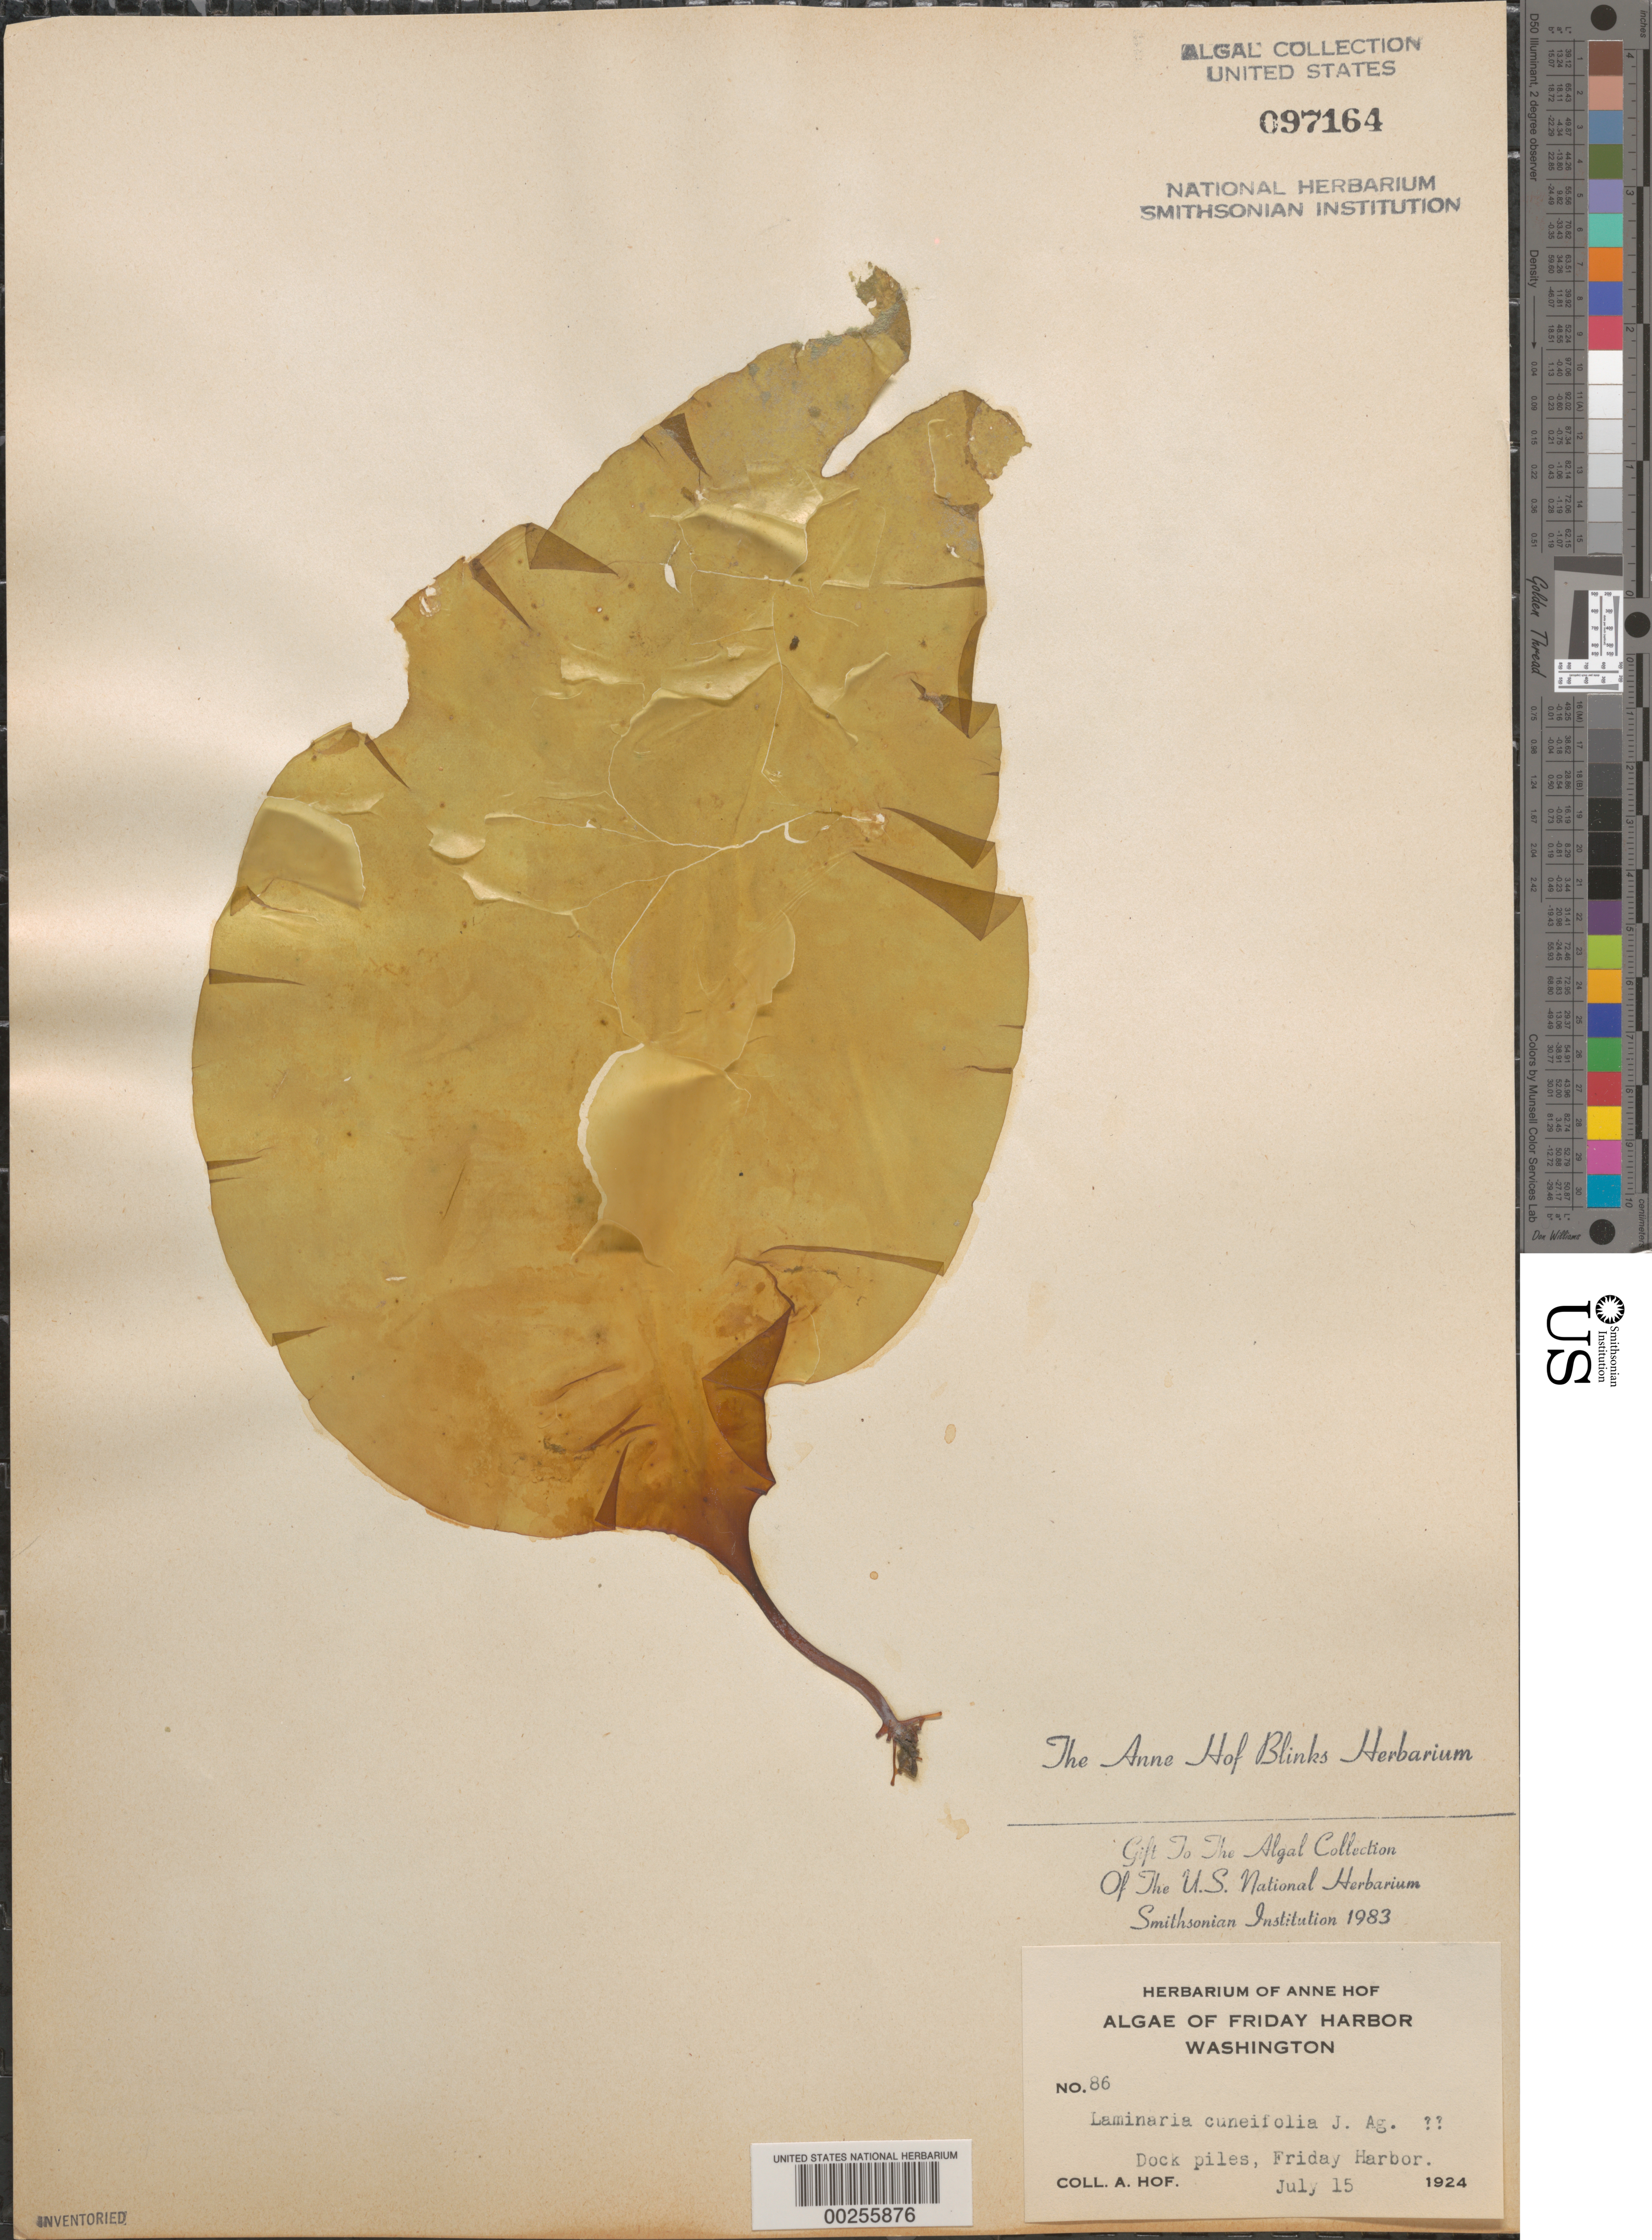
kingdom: Chromista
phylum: Ochrophyta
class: Phaeophyceae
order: Laminariales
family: Laminariaceae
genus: Saccharina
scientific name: Saccharina groenlandica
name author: (Rosenv.) C.E. Lane et al.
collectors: A. Blinks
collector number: AHB 86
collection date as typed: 15 Jul 1924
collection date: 1924-07-15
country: United States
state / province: Washington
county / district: San Juan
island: San Juan Island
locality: Friday Harbor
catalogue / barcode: US 97164